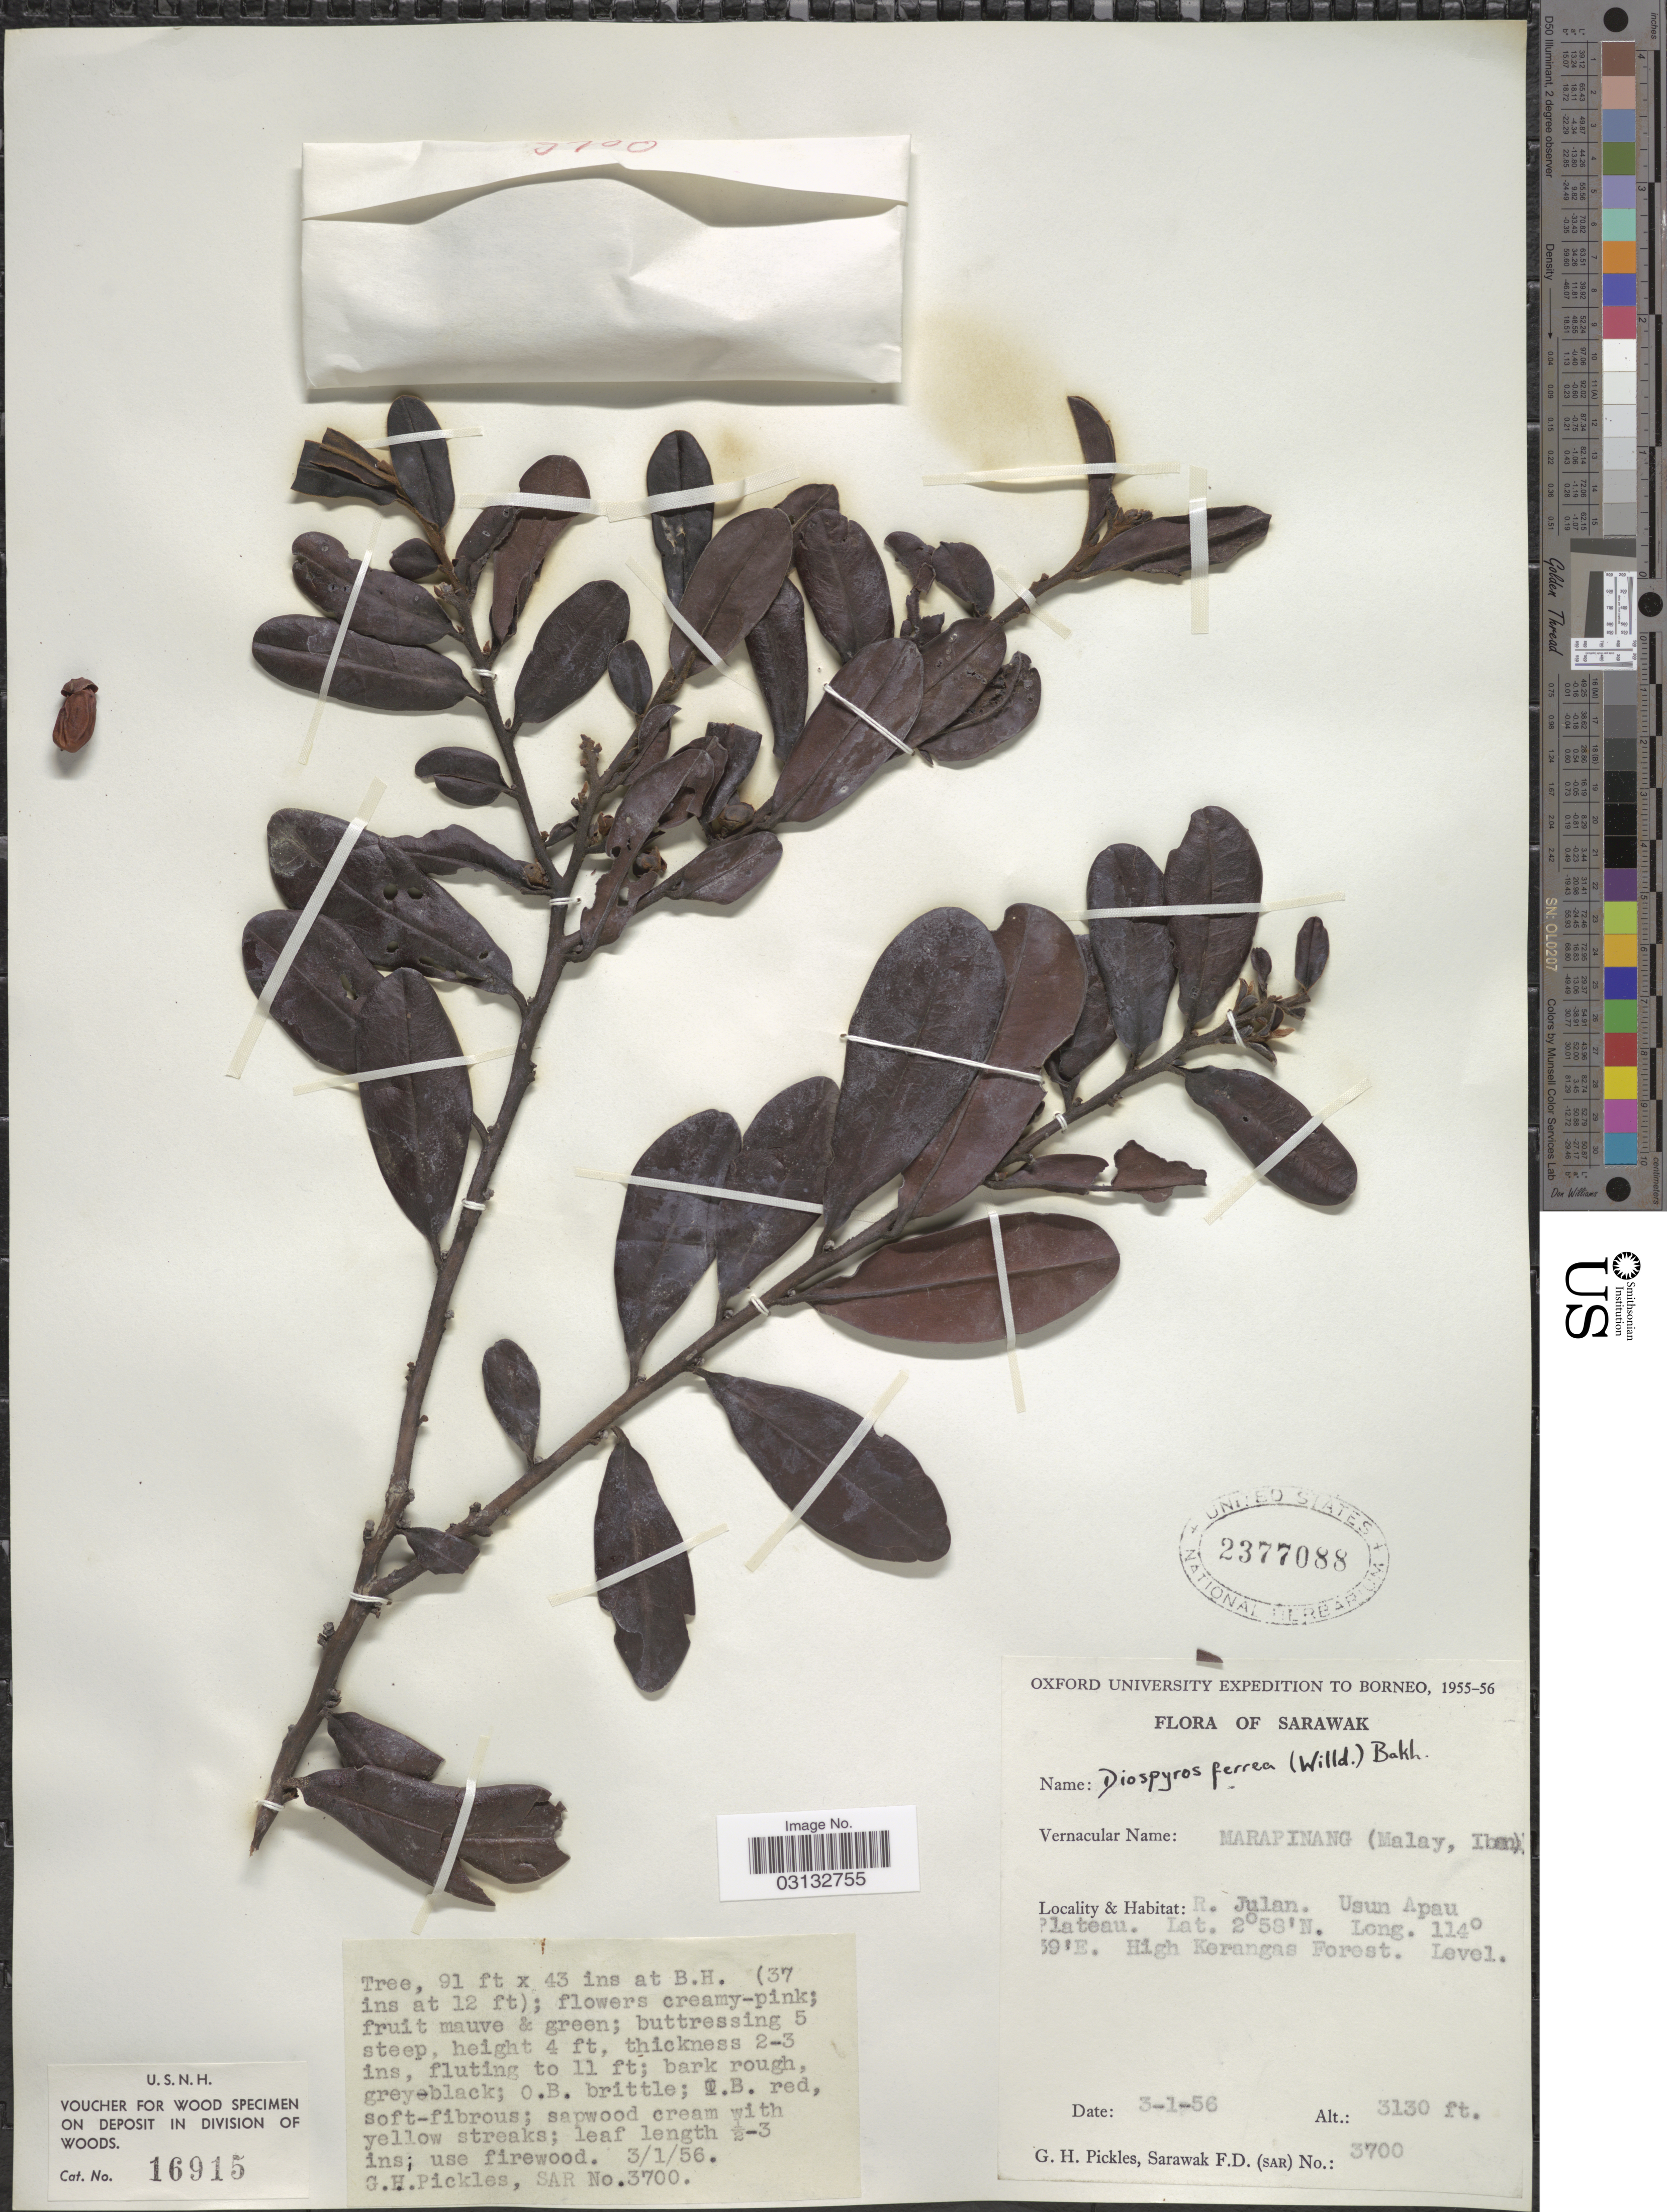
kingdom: Plantae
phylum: Tracheophyta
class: Magnoliopsida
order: Ericales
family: Ebenaceae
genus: Diospyros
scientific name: Diospyros ferrea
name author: (Willd.) Bakh.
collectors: G. Pickles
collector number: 3700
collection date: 1956-01-03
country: Malaysia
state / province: Sarawak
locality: R. Julan. Usun Apau Plateau.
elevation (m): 954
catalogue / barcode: US 2377088